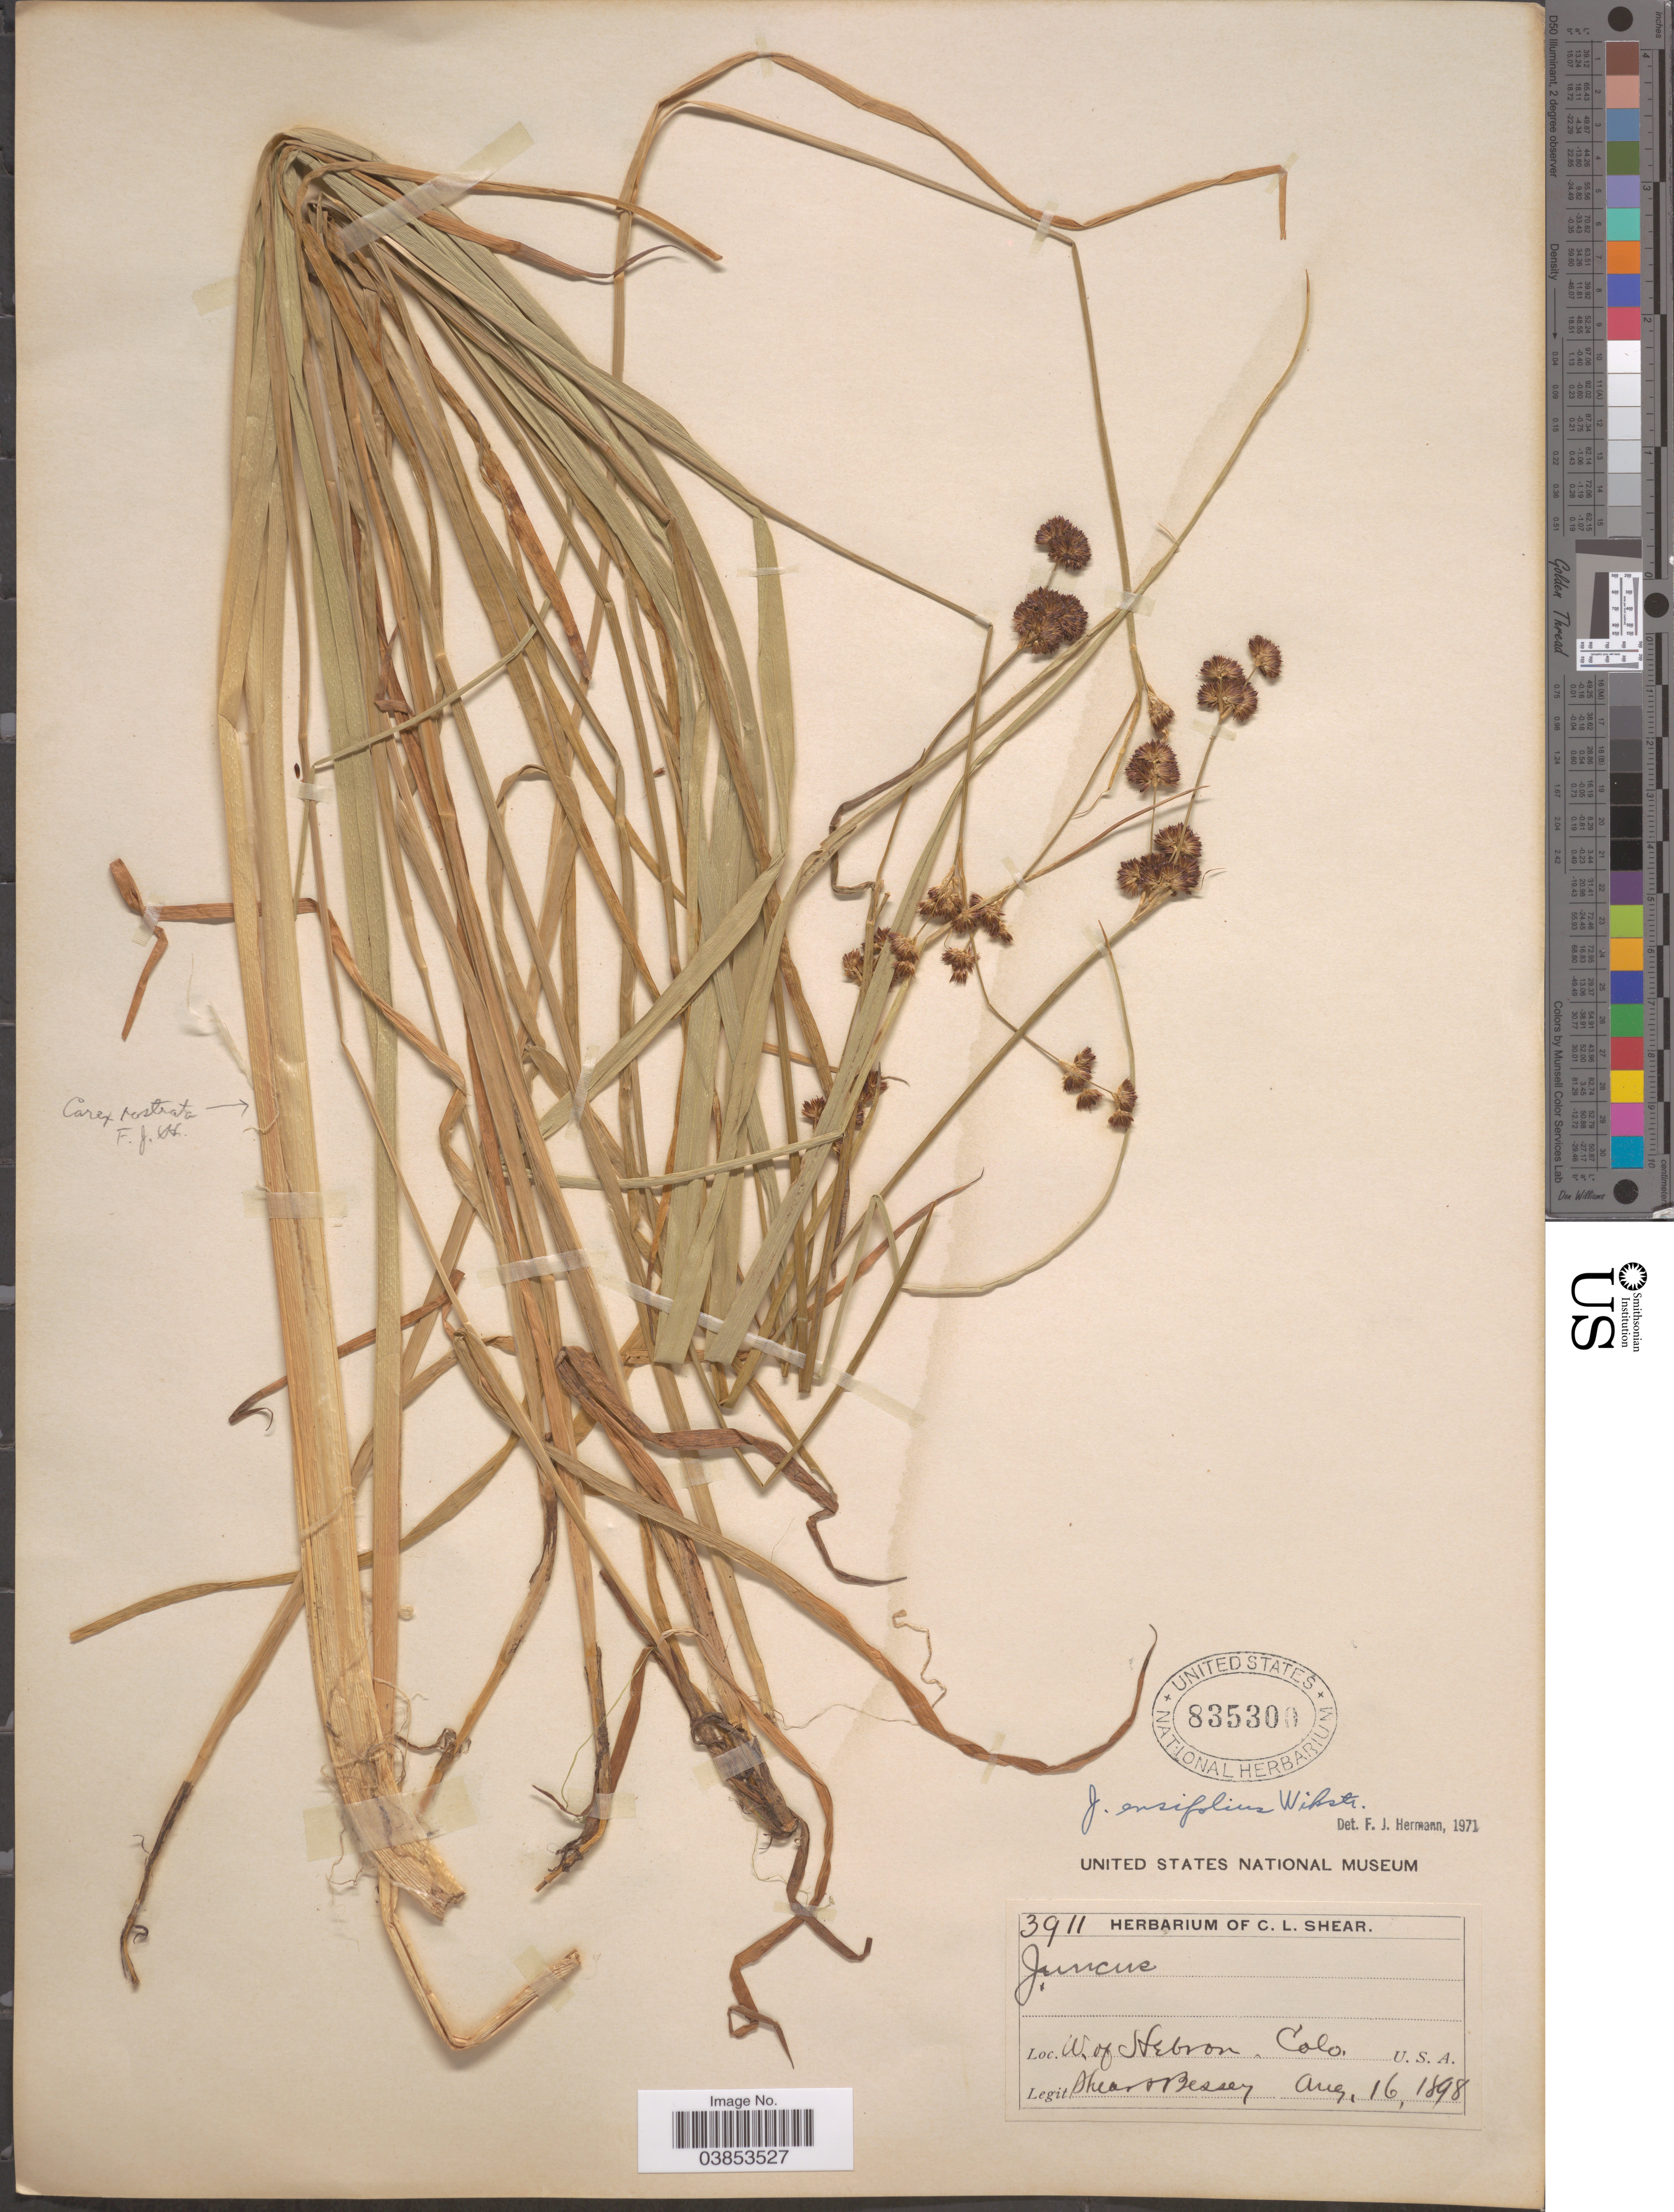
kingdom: Plantae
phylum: Tracheophyta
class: Liliopsida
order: Poales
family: Juncaceae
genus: Juncus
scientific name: Juncus ensifolius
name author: Wikstr.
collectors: C. L. Shear & -. Bessey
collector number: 3911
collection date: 1898-08-16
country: United States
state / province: Colorado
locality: W. of Hebron.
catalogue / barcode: US 835300